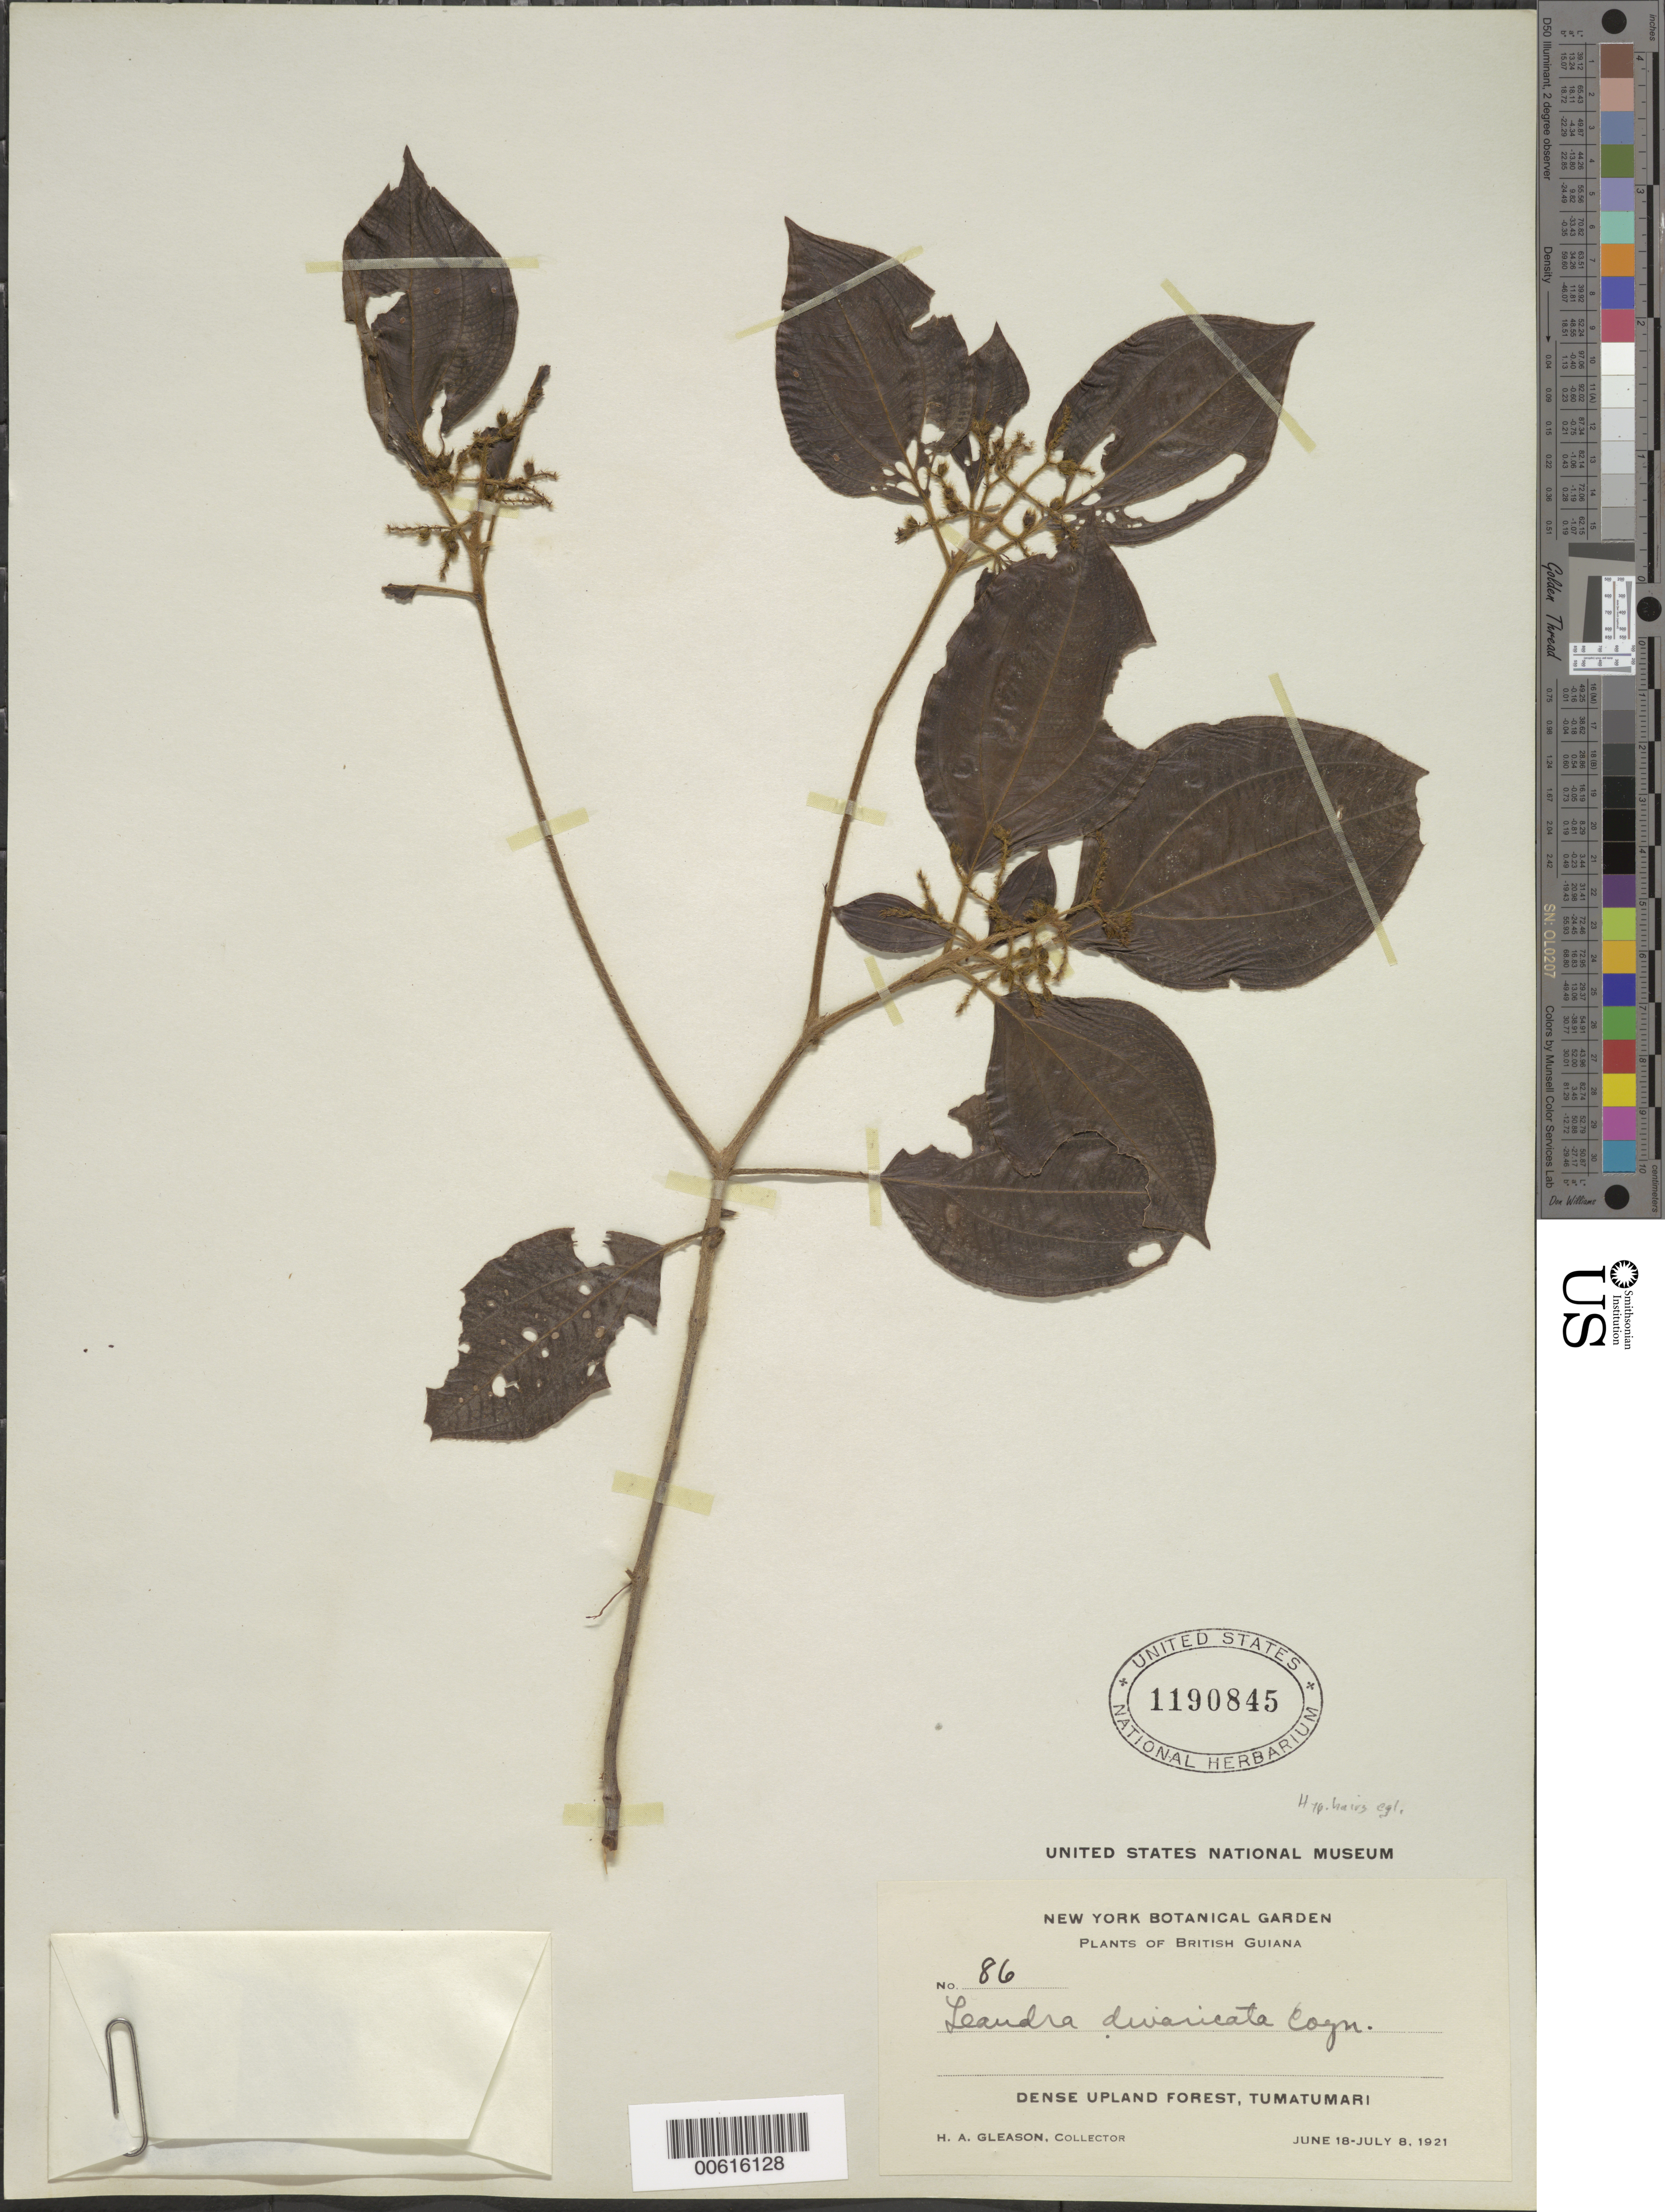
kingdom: Plantae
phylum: Tracheophyta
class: Magnoliopsida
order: Myrtales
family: Melastomataceae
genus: Leandra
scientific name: Leandra divaricata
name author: (Naudin) Cogn.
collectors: H. A. Gleason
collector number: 86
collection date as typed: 18-Jun-21 to 8-Jul-21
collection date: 1921-06-18/1921-07-08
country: Guyana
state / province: Potaro-Siparuni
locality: Tumatumari Village, Potaro R.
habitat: Dense upland forest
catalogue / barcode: US 1190845